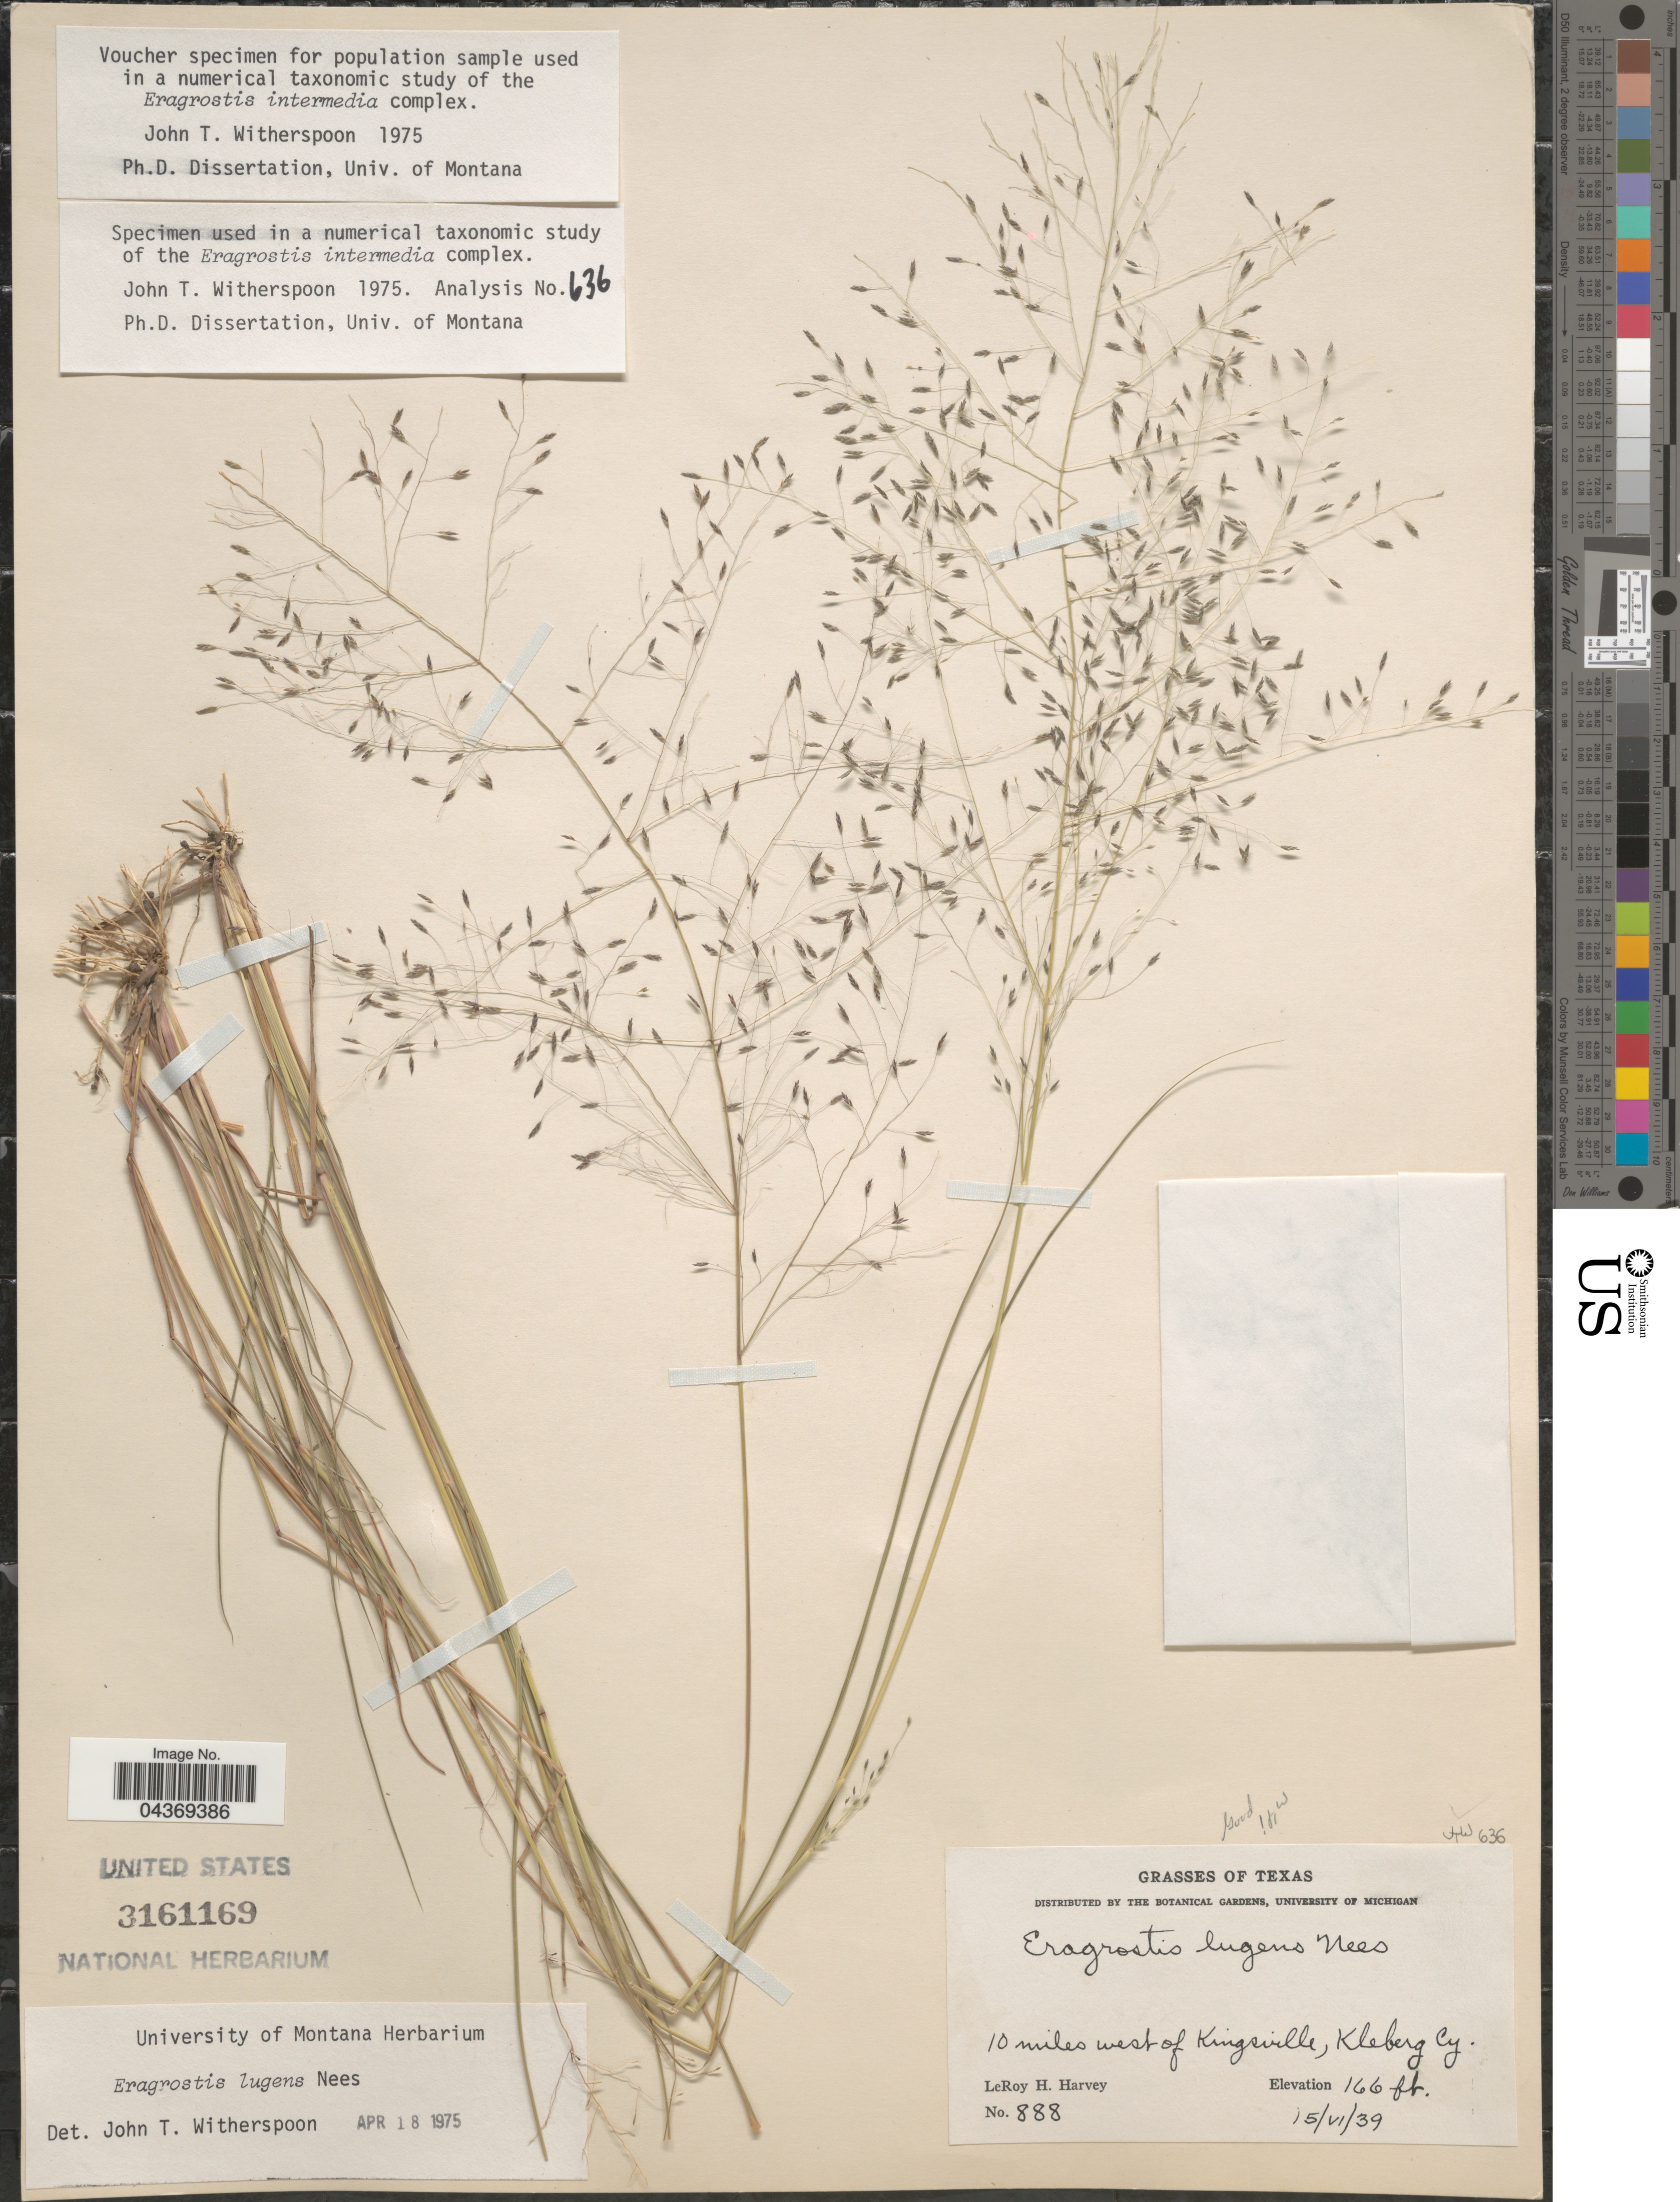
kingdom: Plantae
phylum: Tracheophyta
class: Liliopsida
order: Poales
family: Poaceae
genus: Eragrostis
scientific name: Eragrostis lugens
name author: Nees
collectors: L. H. Harvey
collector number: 888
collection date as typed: Transcribed d/m/y: 15/6/39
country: United States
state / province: Texas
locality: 10 miles west of Kingsville, Kleberg Cy.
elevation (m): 51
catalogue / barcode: US 3161169